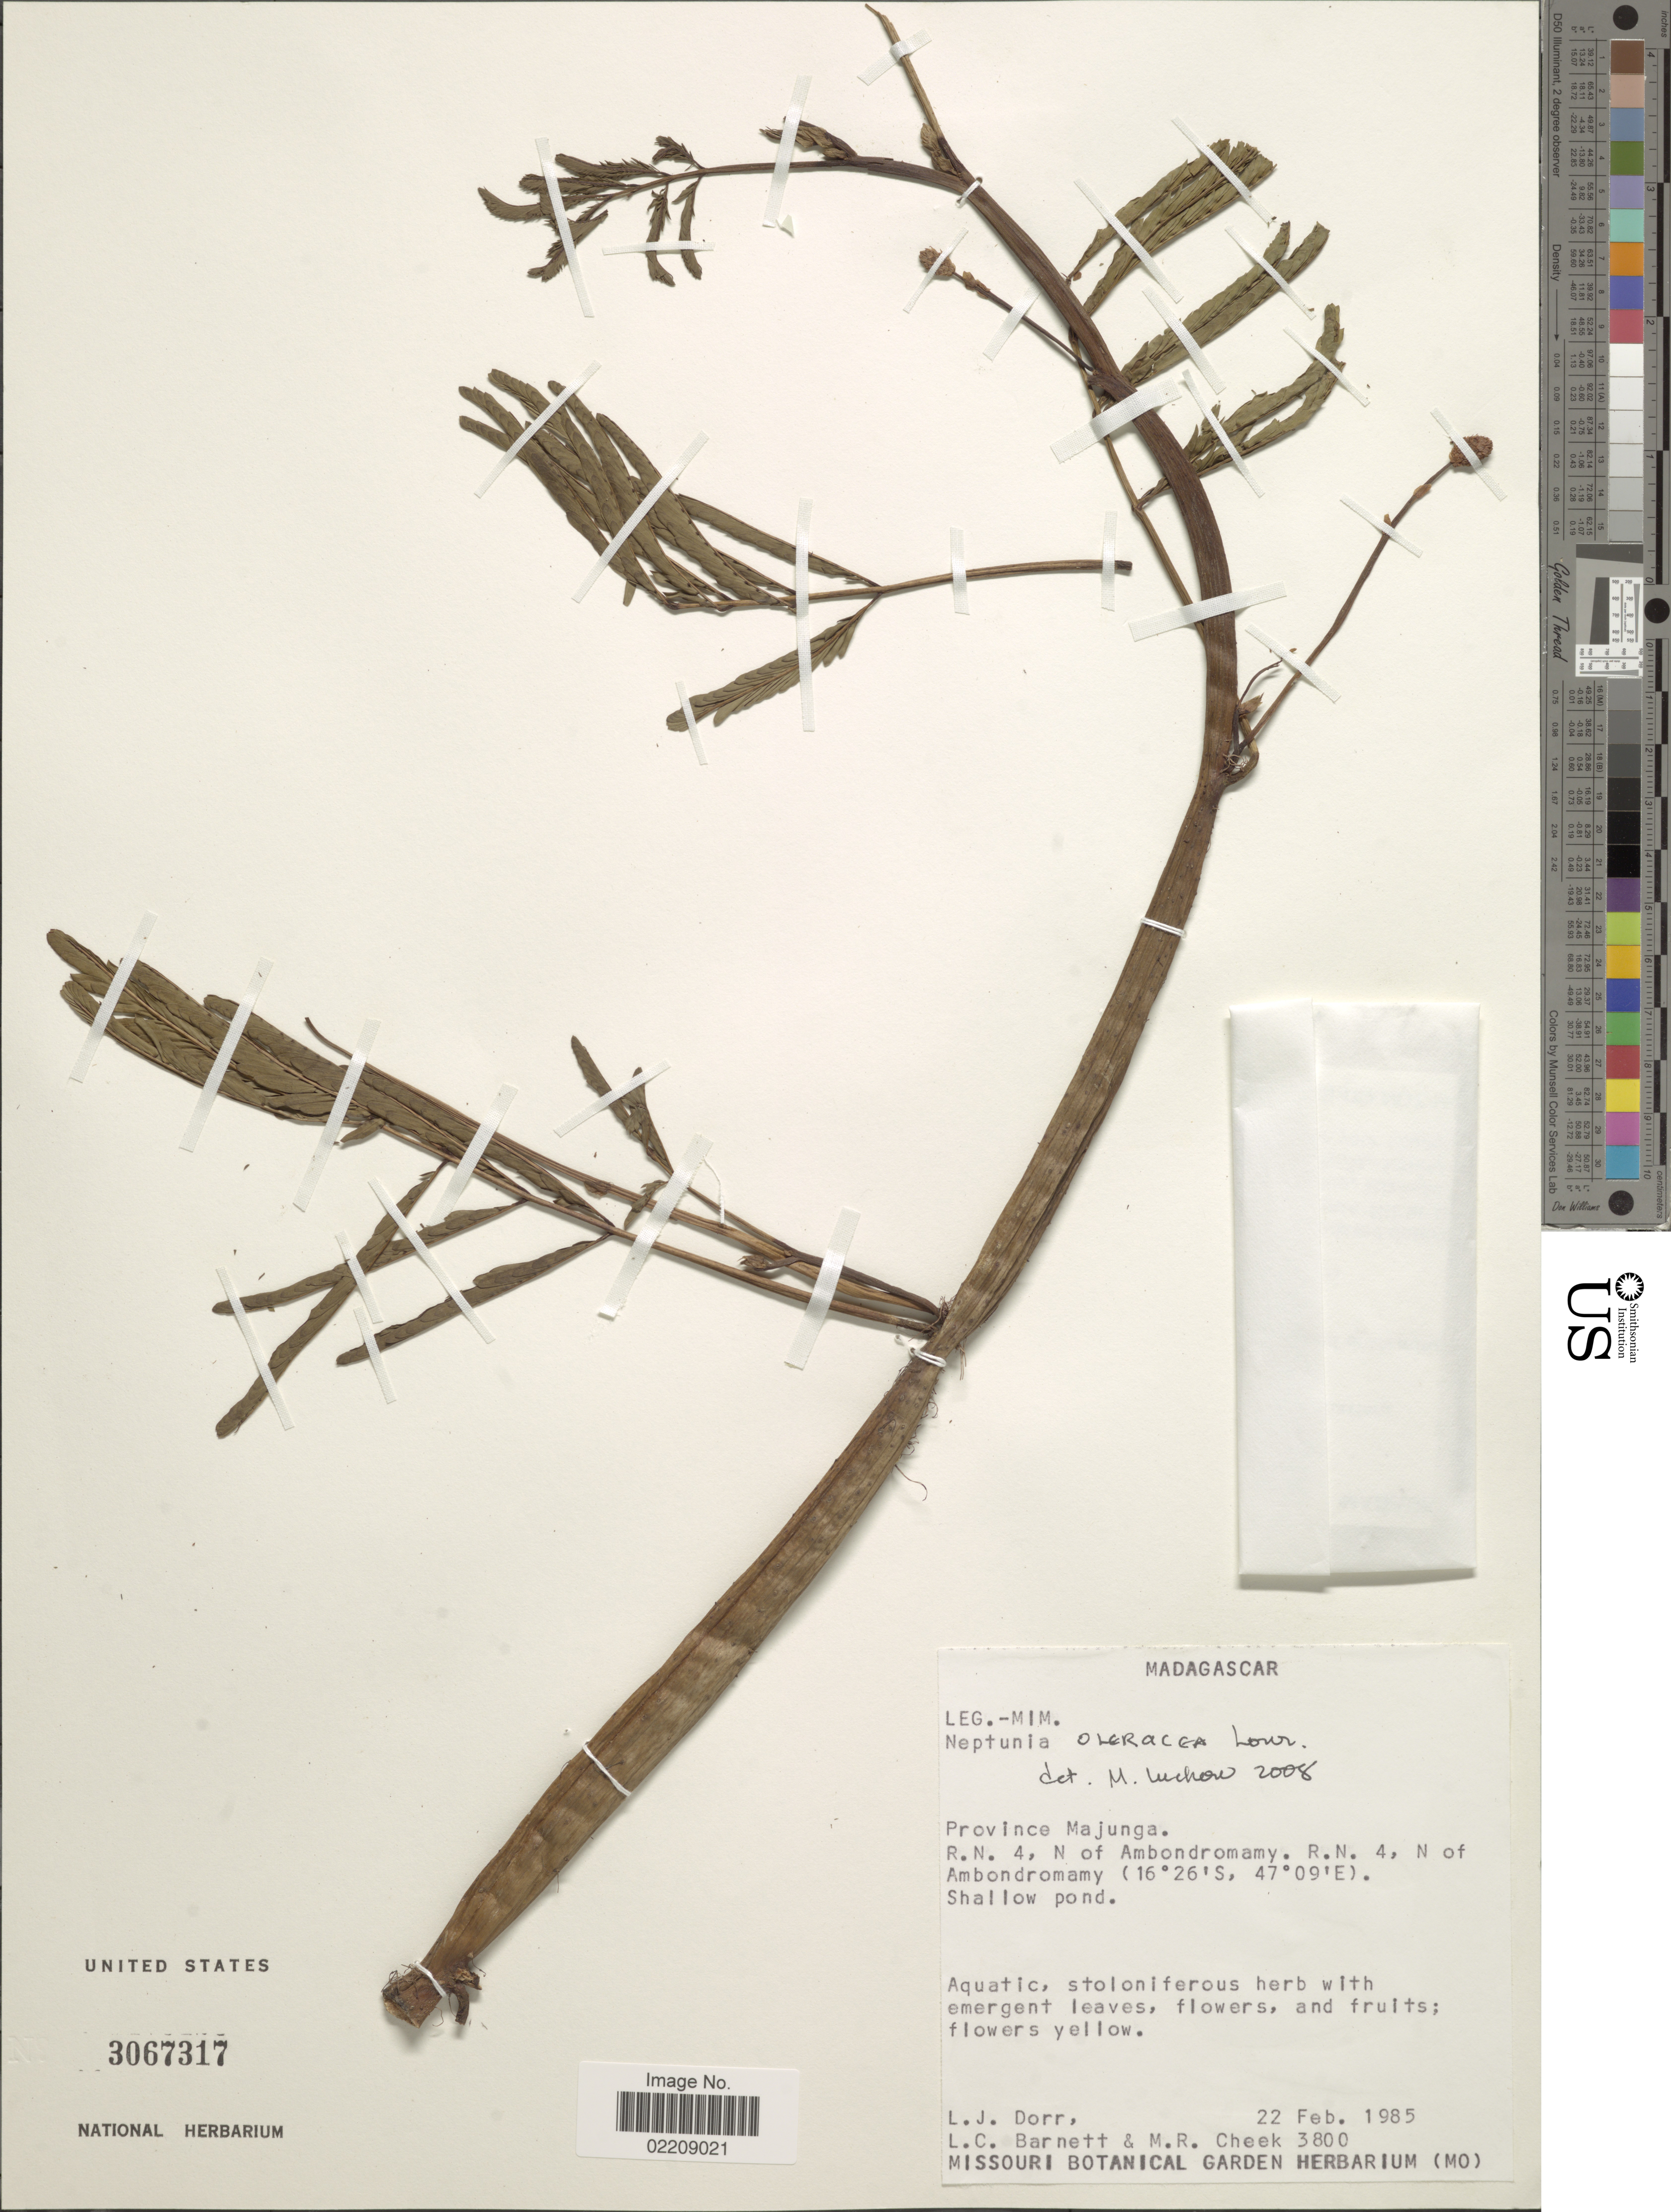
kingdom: Plantae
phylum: Tracheophyta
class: Magnoliopsida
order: Fabales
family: Fabaceae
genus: Neptunia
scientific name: Neptunia oleracea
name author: Lour.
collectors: L. J. Dorr, L. C. Barnett & M. Cheek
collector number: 3800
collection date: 1985-02-22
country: Madagascar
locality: Province Majunga. R.N. 4, N of Ambondromamy. R.N. 4, N of Ambondromamy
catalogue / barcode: US 3067317